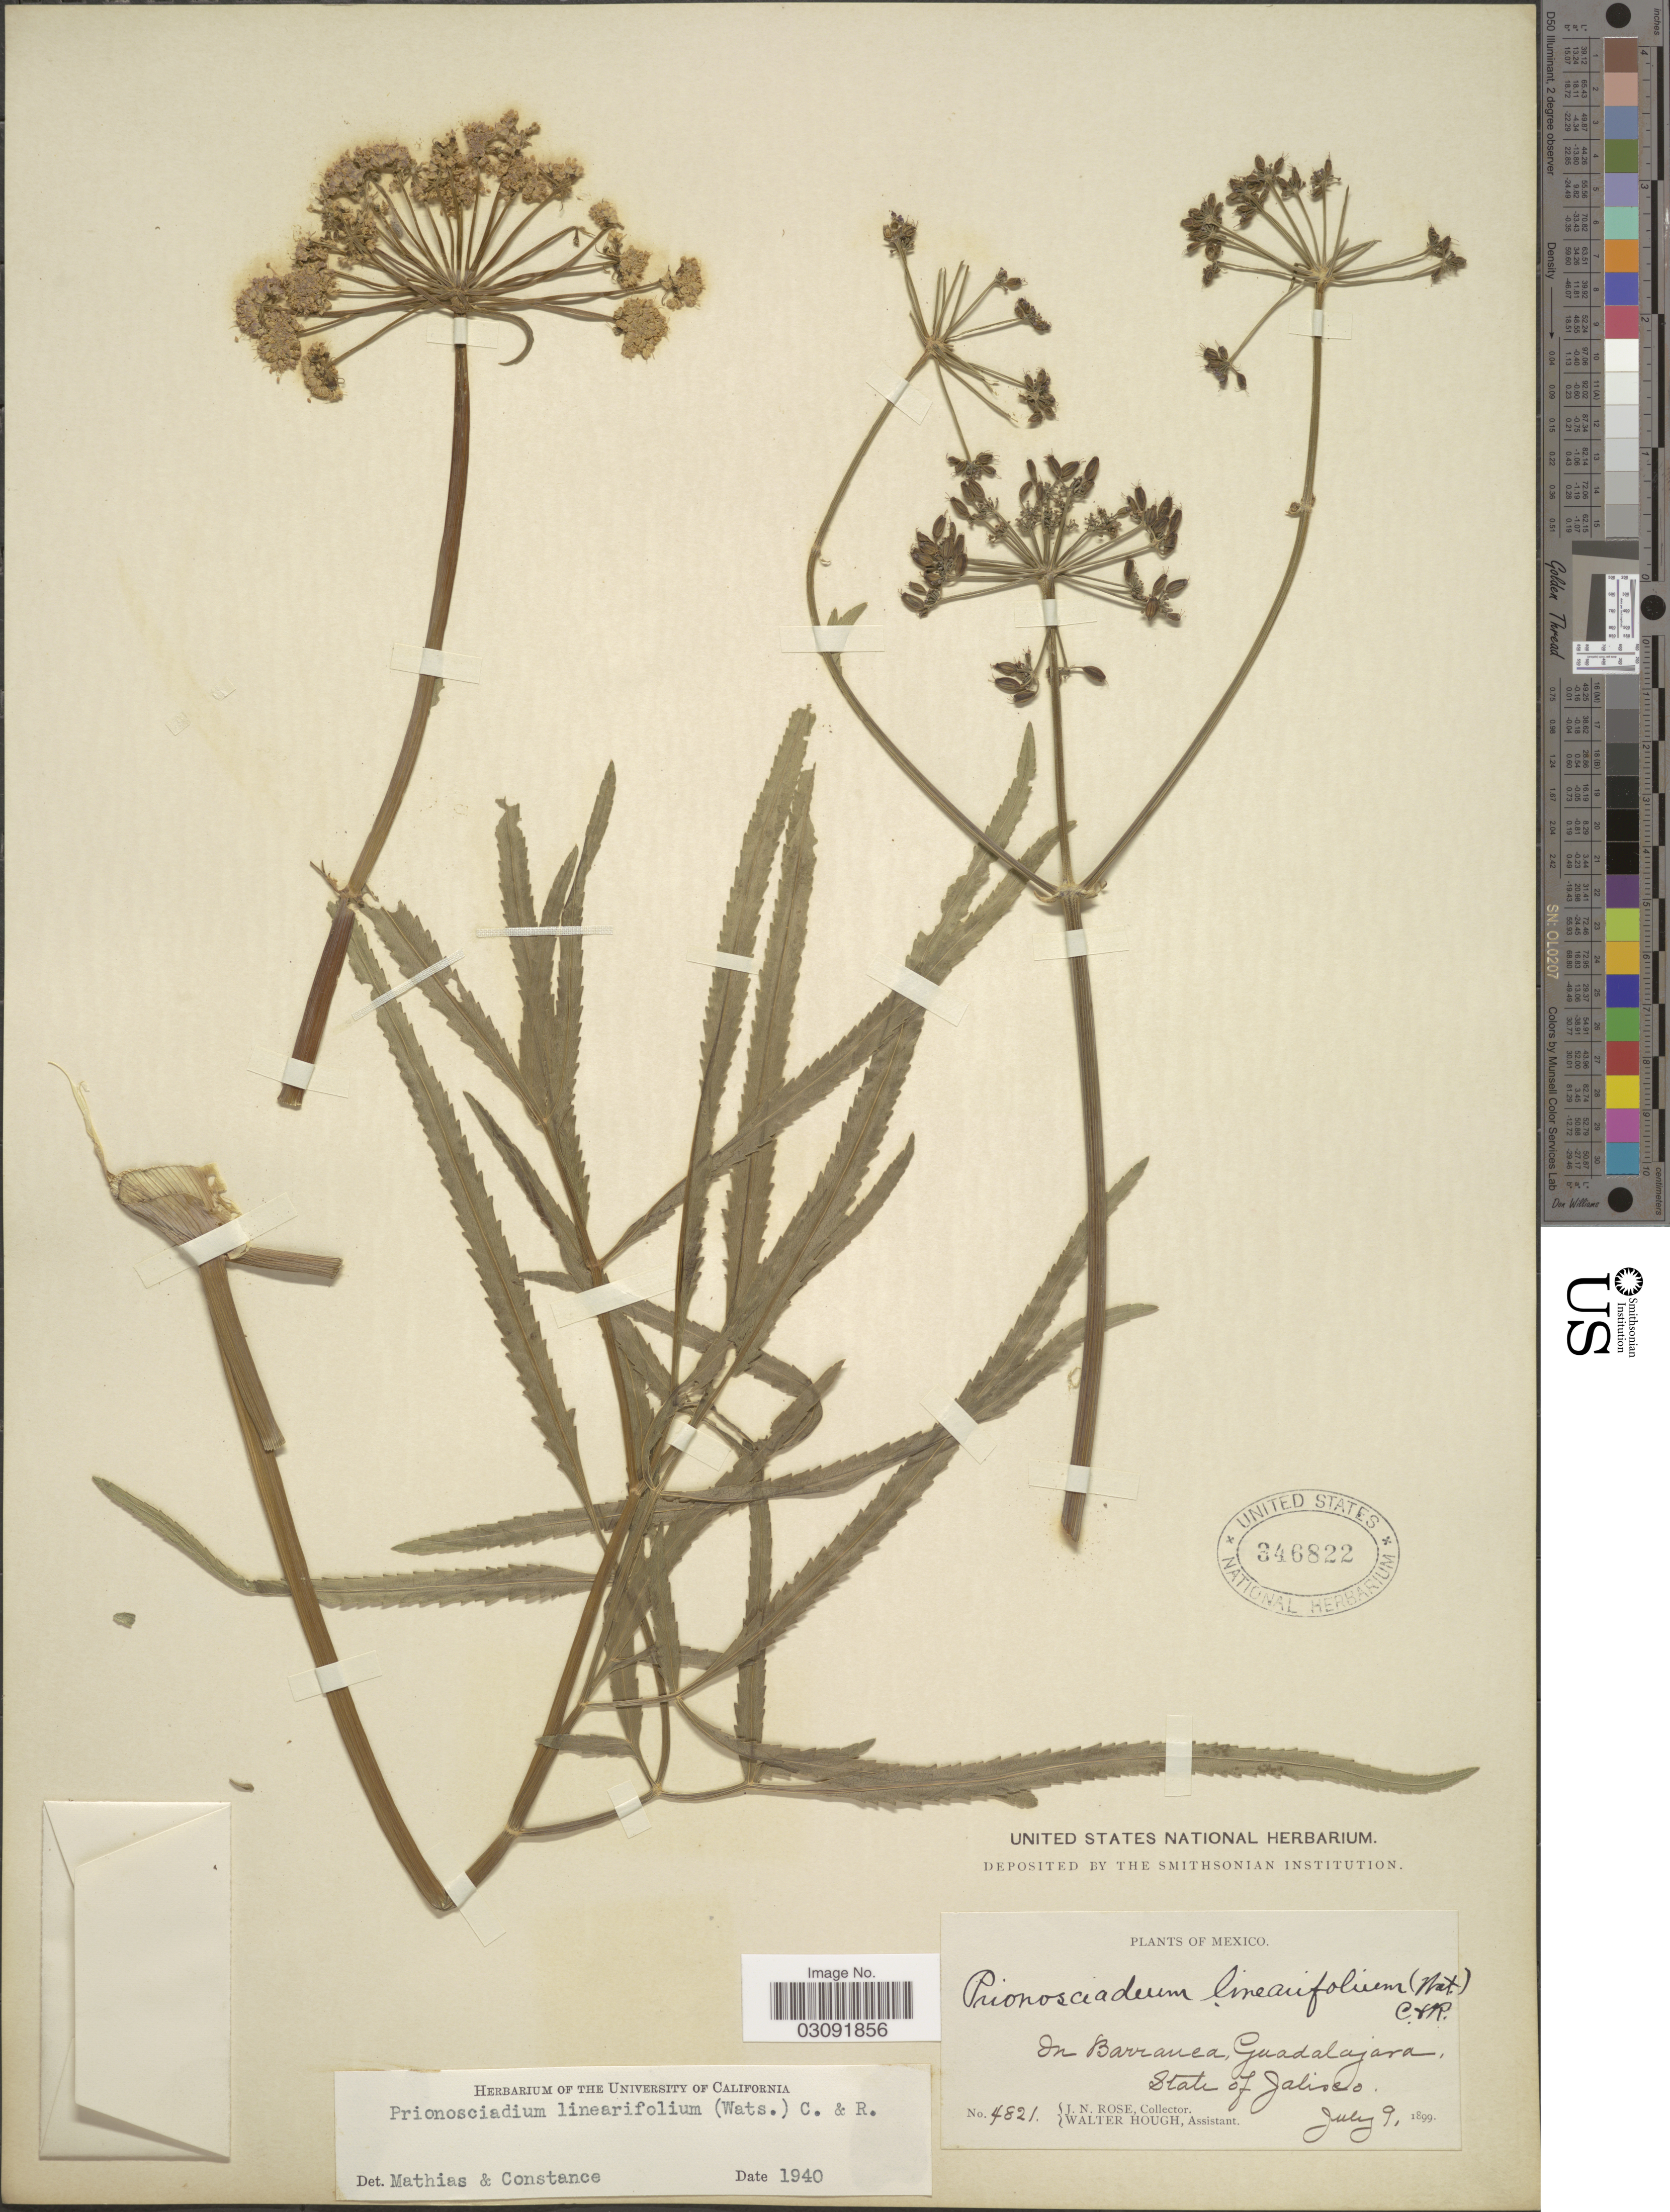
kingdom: Plantae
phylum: Tracheophyta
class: Magnoliopsida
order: Apiales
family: Apiaceae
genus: Prionosciadium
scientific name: Prionosciadium linearifolium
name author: (S. Watson) J.M. Coult. & Rose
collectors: J. N. Rose & W. Hough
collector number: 4821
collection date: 1899-07-09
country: Mexico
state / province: Jalisco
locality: In Barranca, Guadalajara.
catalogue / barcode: US 346822